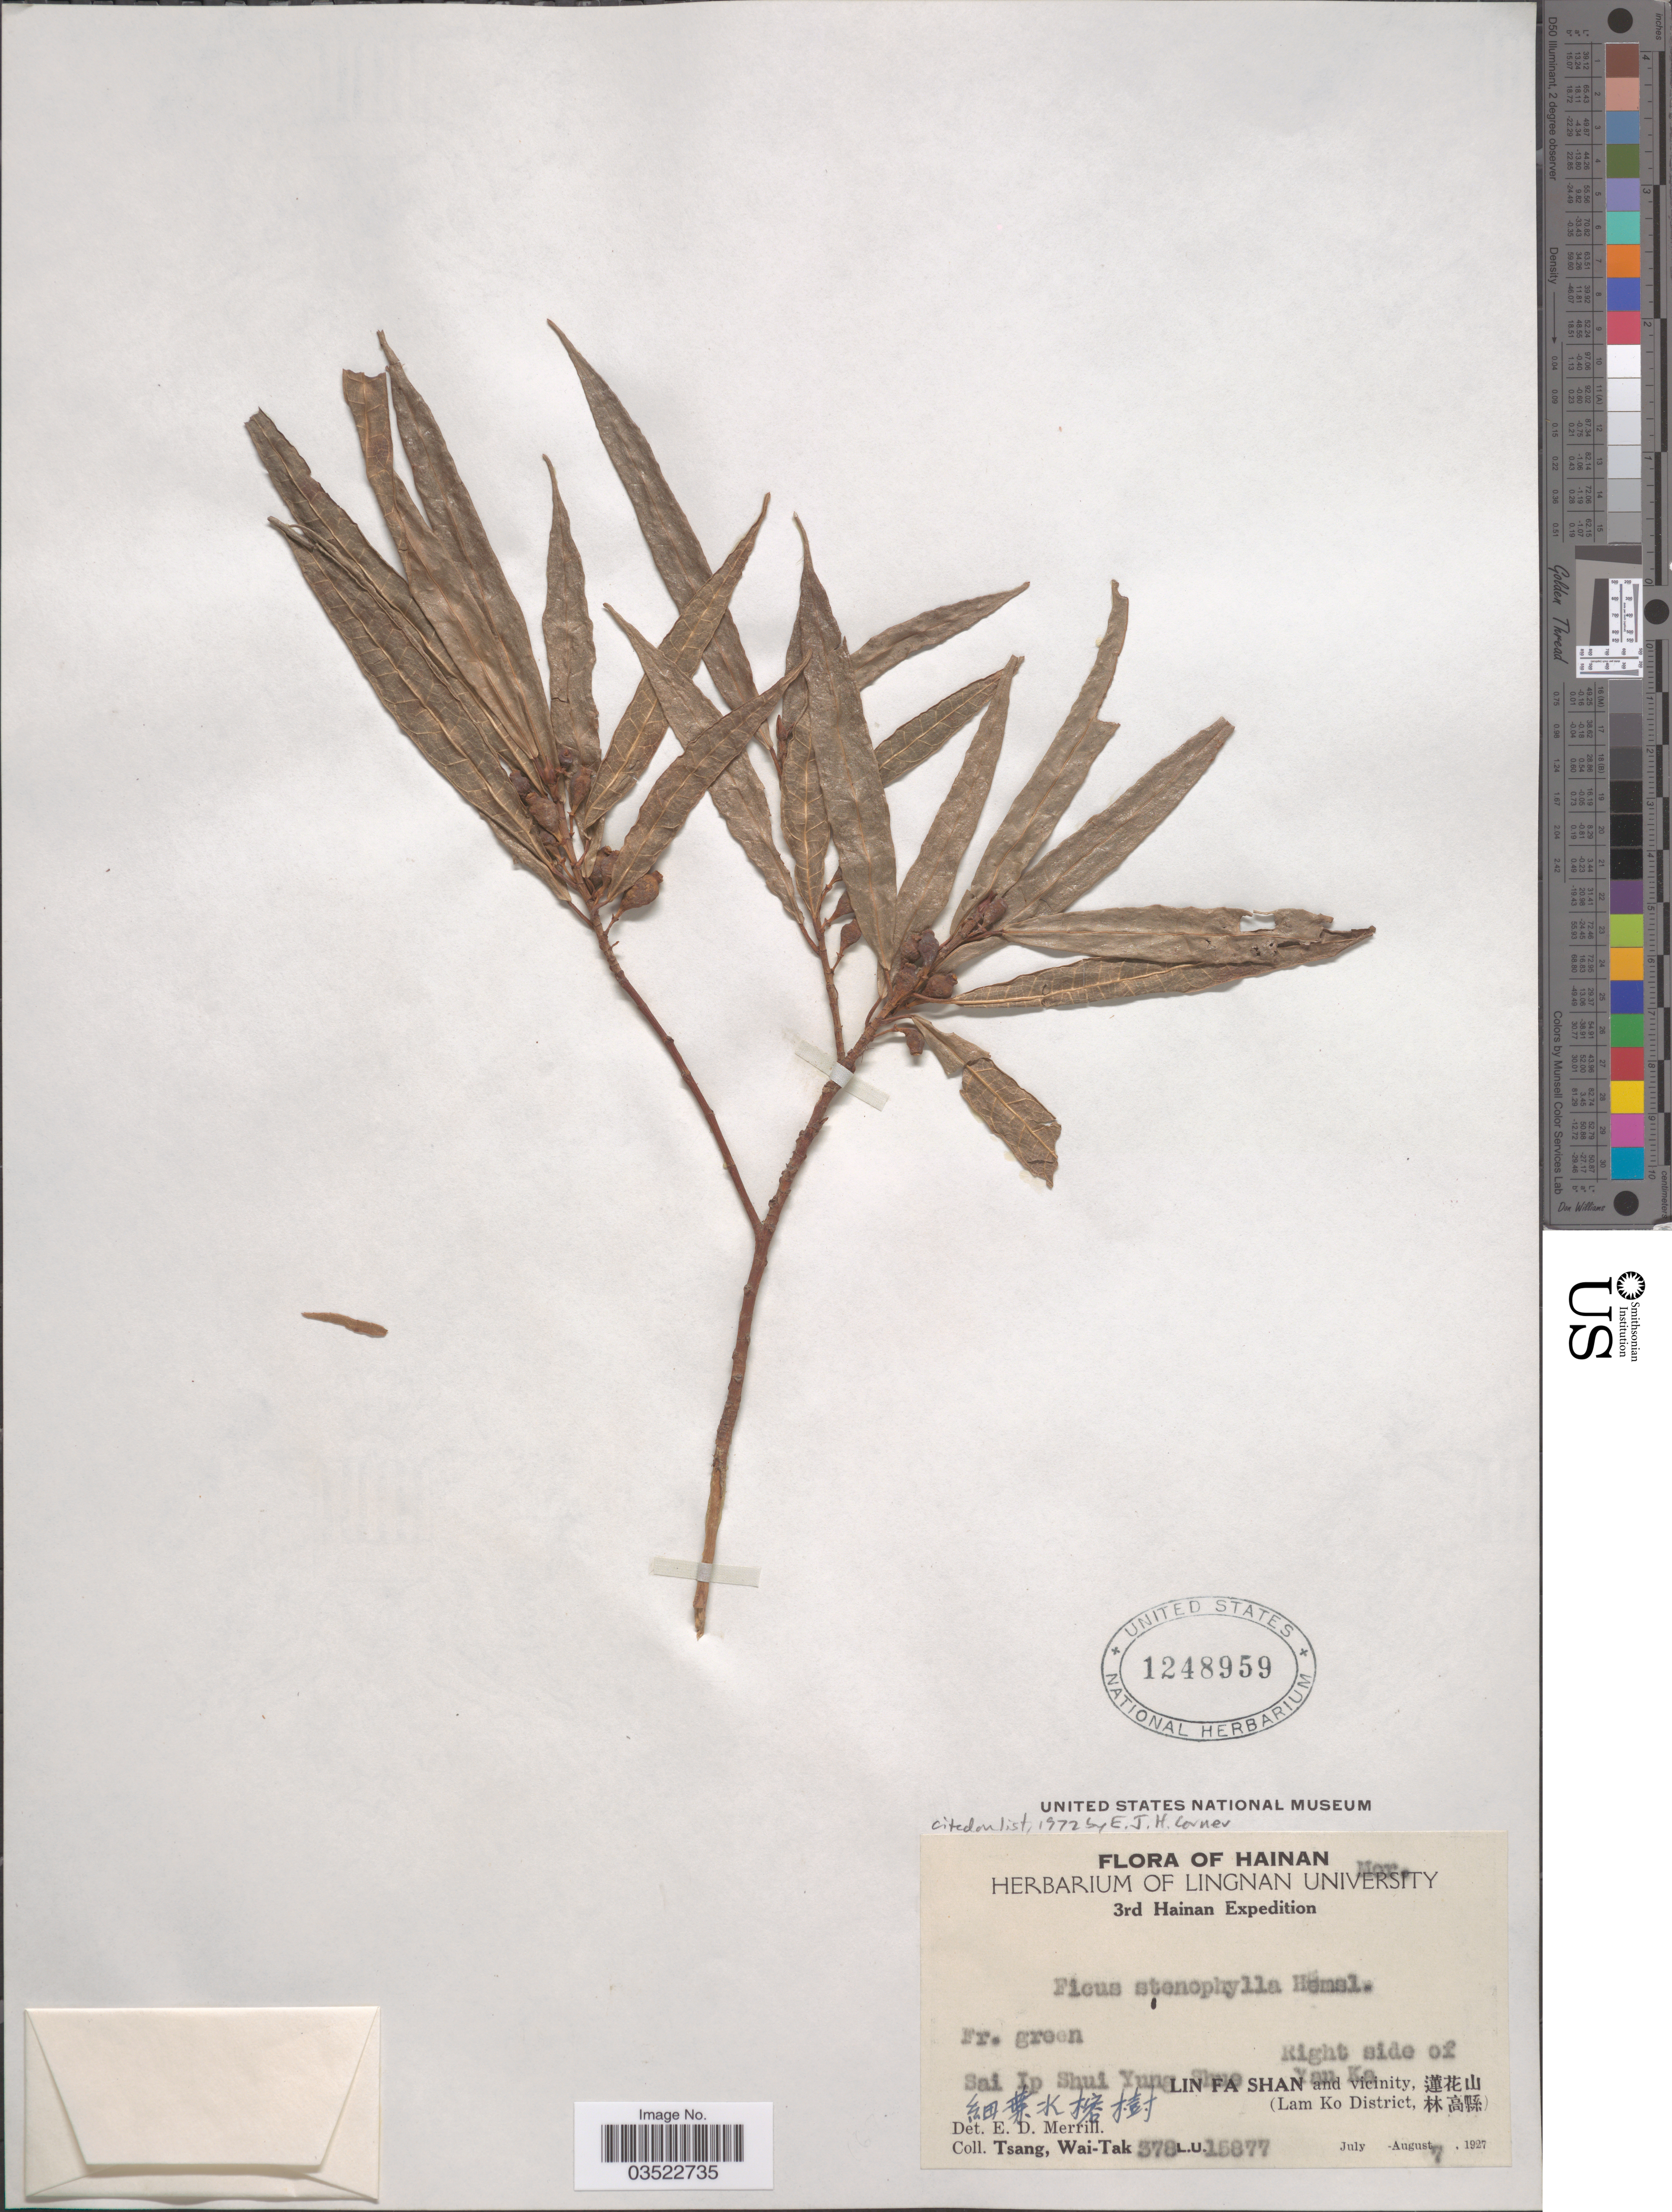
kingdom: Plantae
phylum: Tracheophyta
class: Magnoliopsida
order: Rosales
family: Moraceae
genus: Ficus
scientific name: Ficus stenophylla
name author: Hemsl.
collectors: W. T. Tsang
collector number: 378 L.U. 15877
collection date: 1927-08-07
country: China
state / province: Hainan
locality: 3rd Hainan E[Foreign script]pedition. Right side of Sai Ip Shui Yung Shue Yan Ka [Foreign script]. Lin Fa Shan and vicinity, [Foreign script] (Lam Ko District, [Foreign script]).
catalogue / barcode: US 1248959